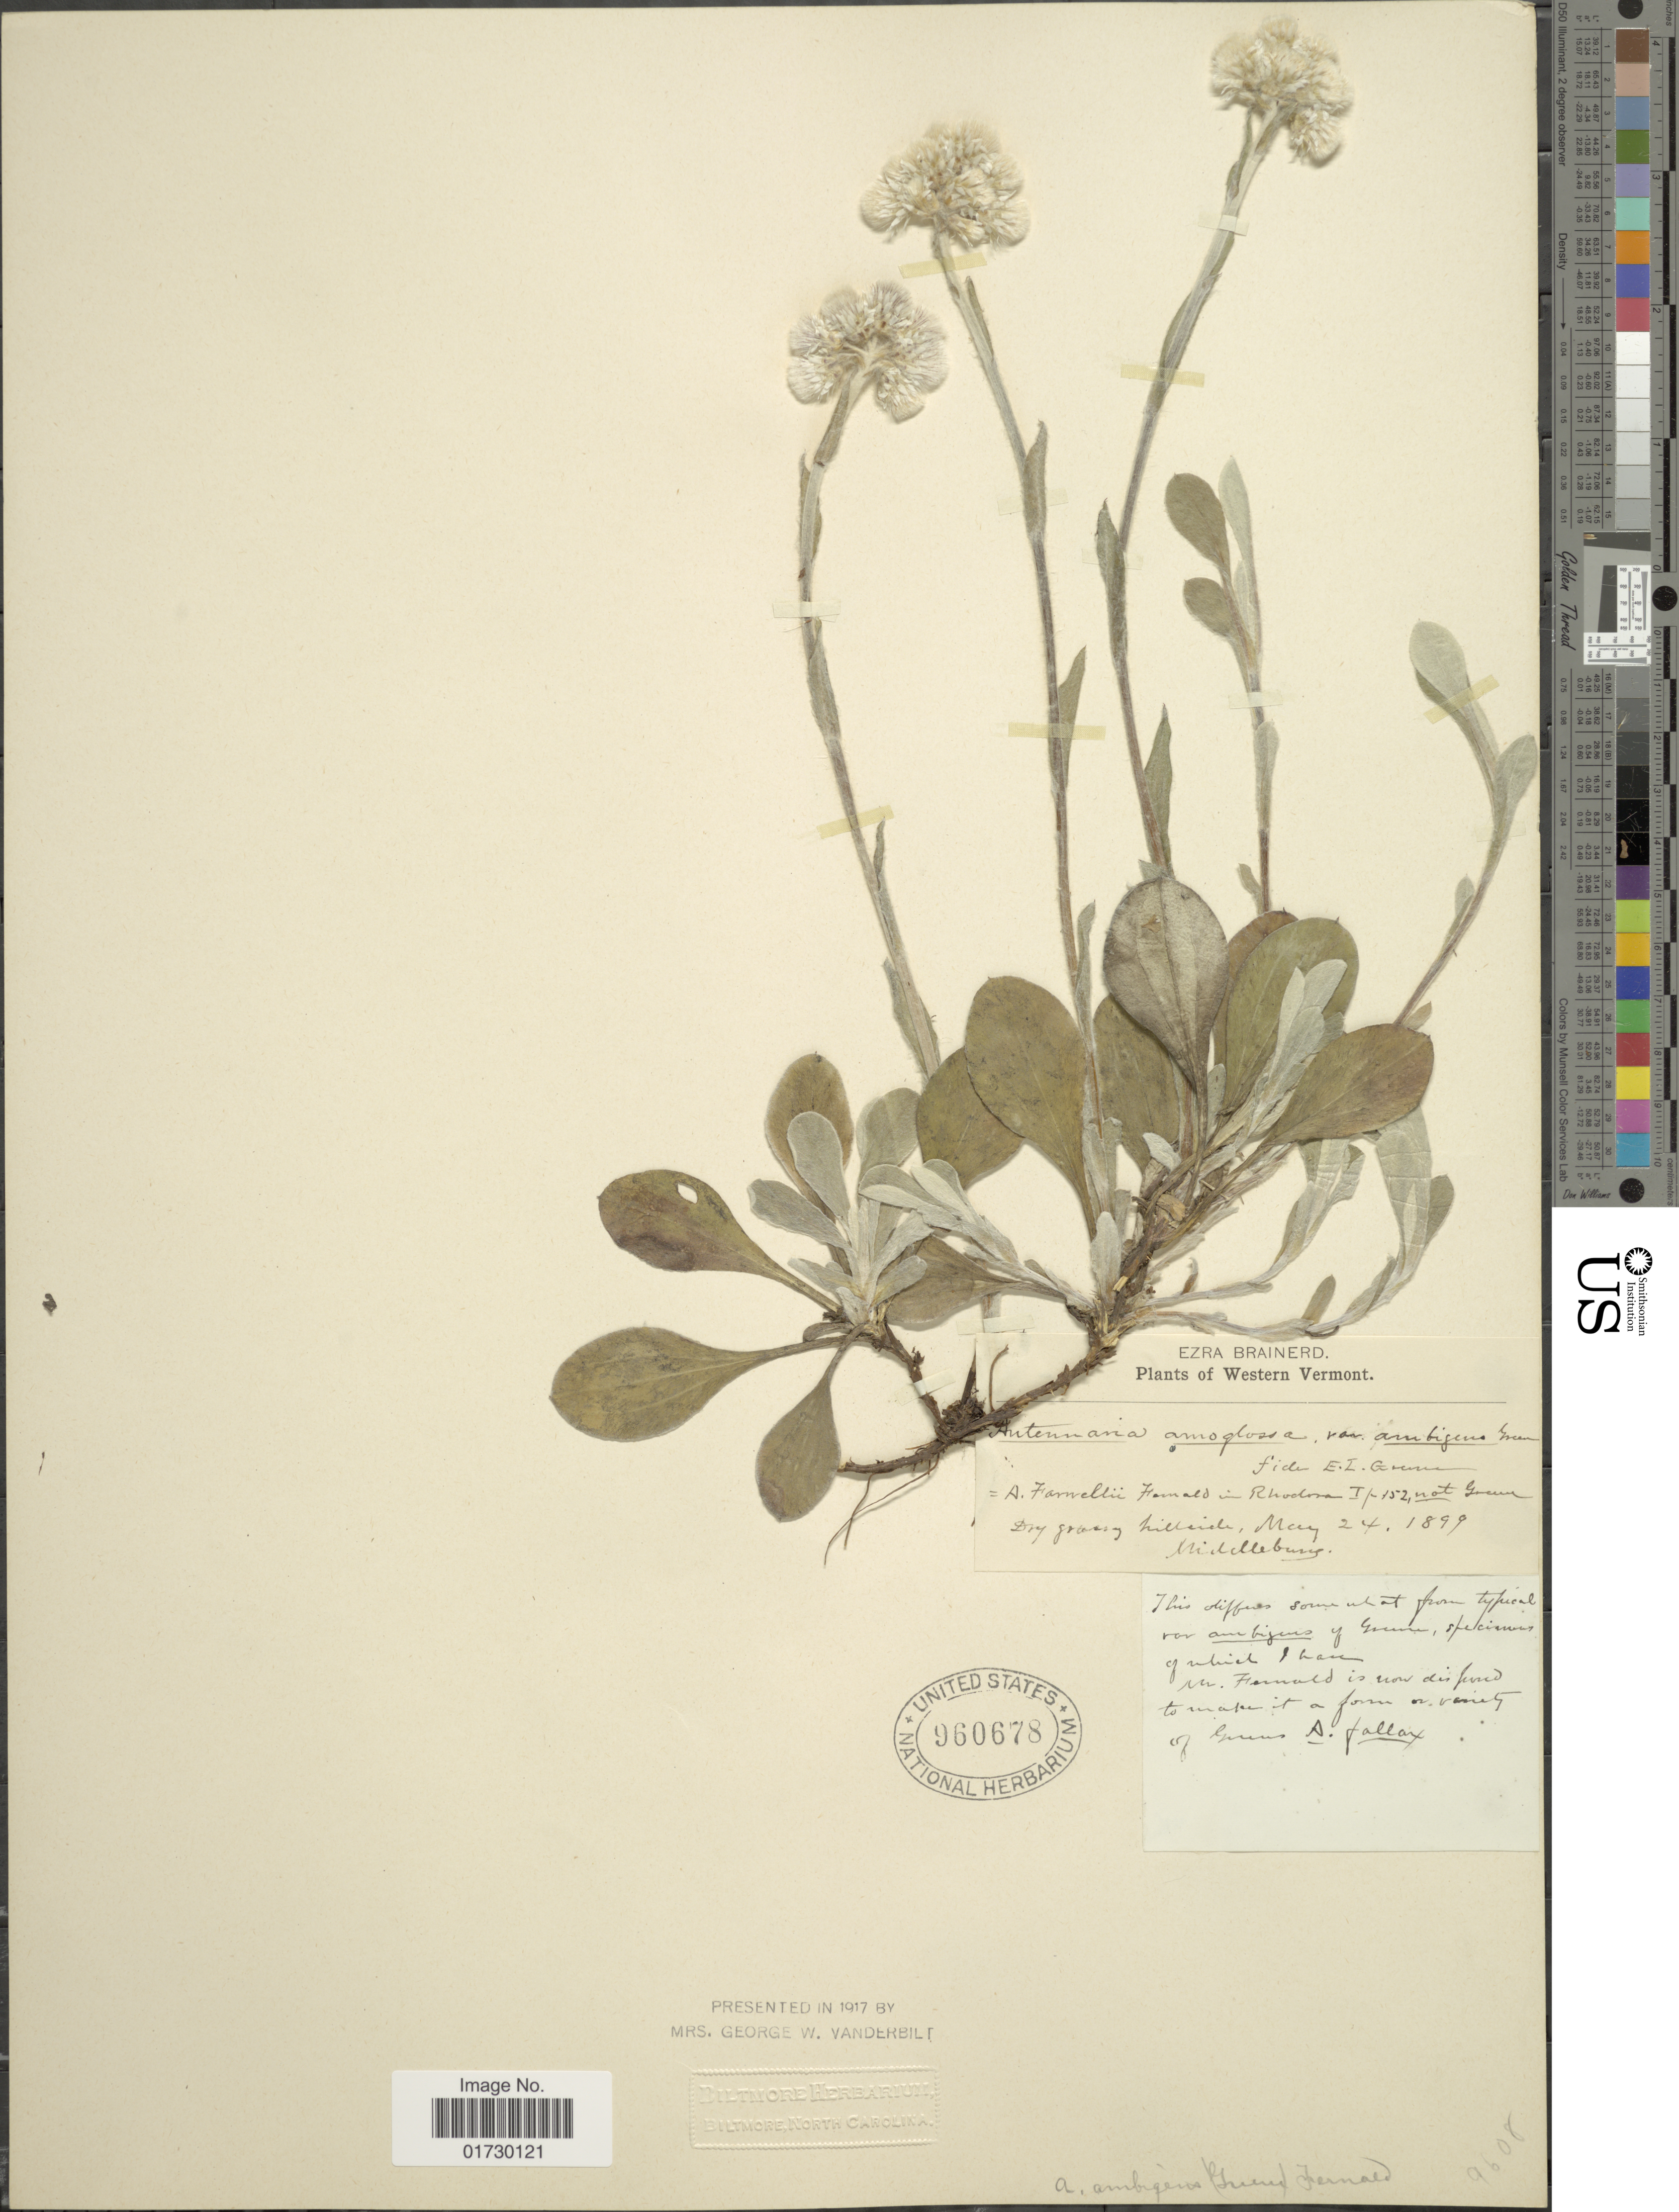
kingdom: Plantae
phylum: Tracheophyta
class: Magnoliopsida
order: Asterales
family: Asteraceae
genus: Antennaria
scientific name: Antennaria ambigens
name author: (Greene) Fernald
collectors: E. Brainerd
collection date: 1899-05-24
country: United States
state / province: Vermont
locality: Western Vermont, Middleburry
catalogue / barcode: US 960678